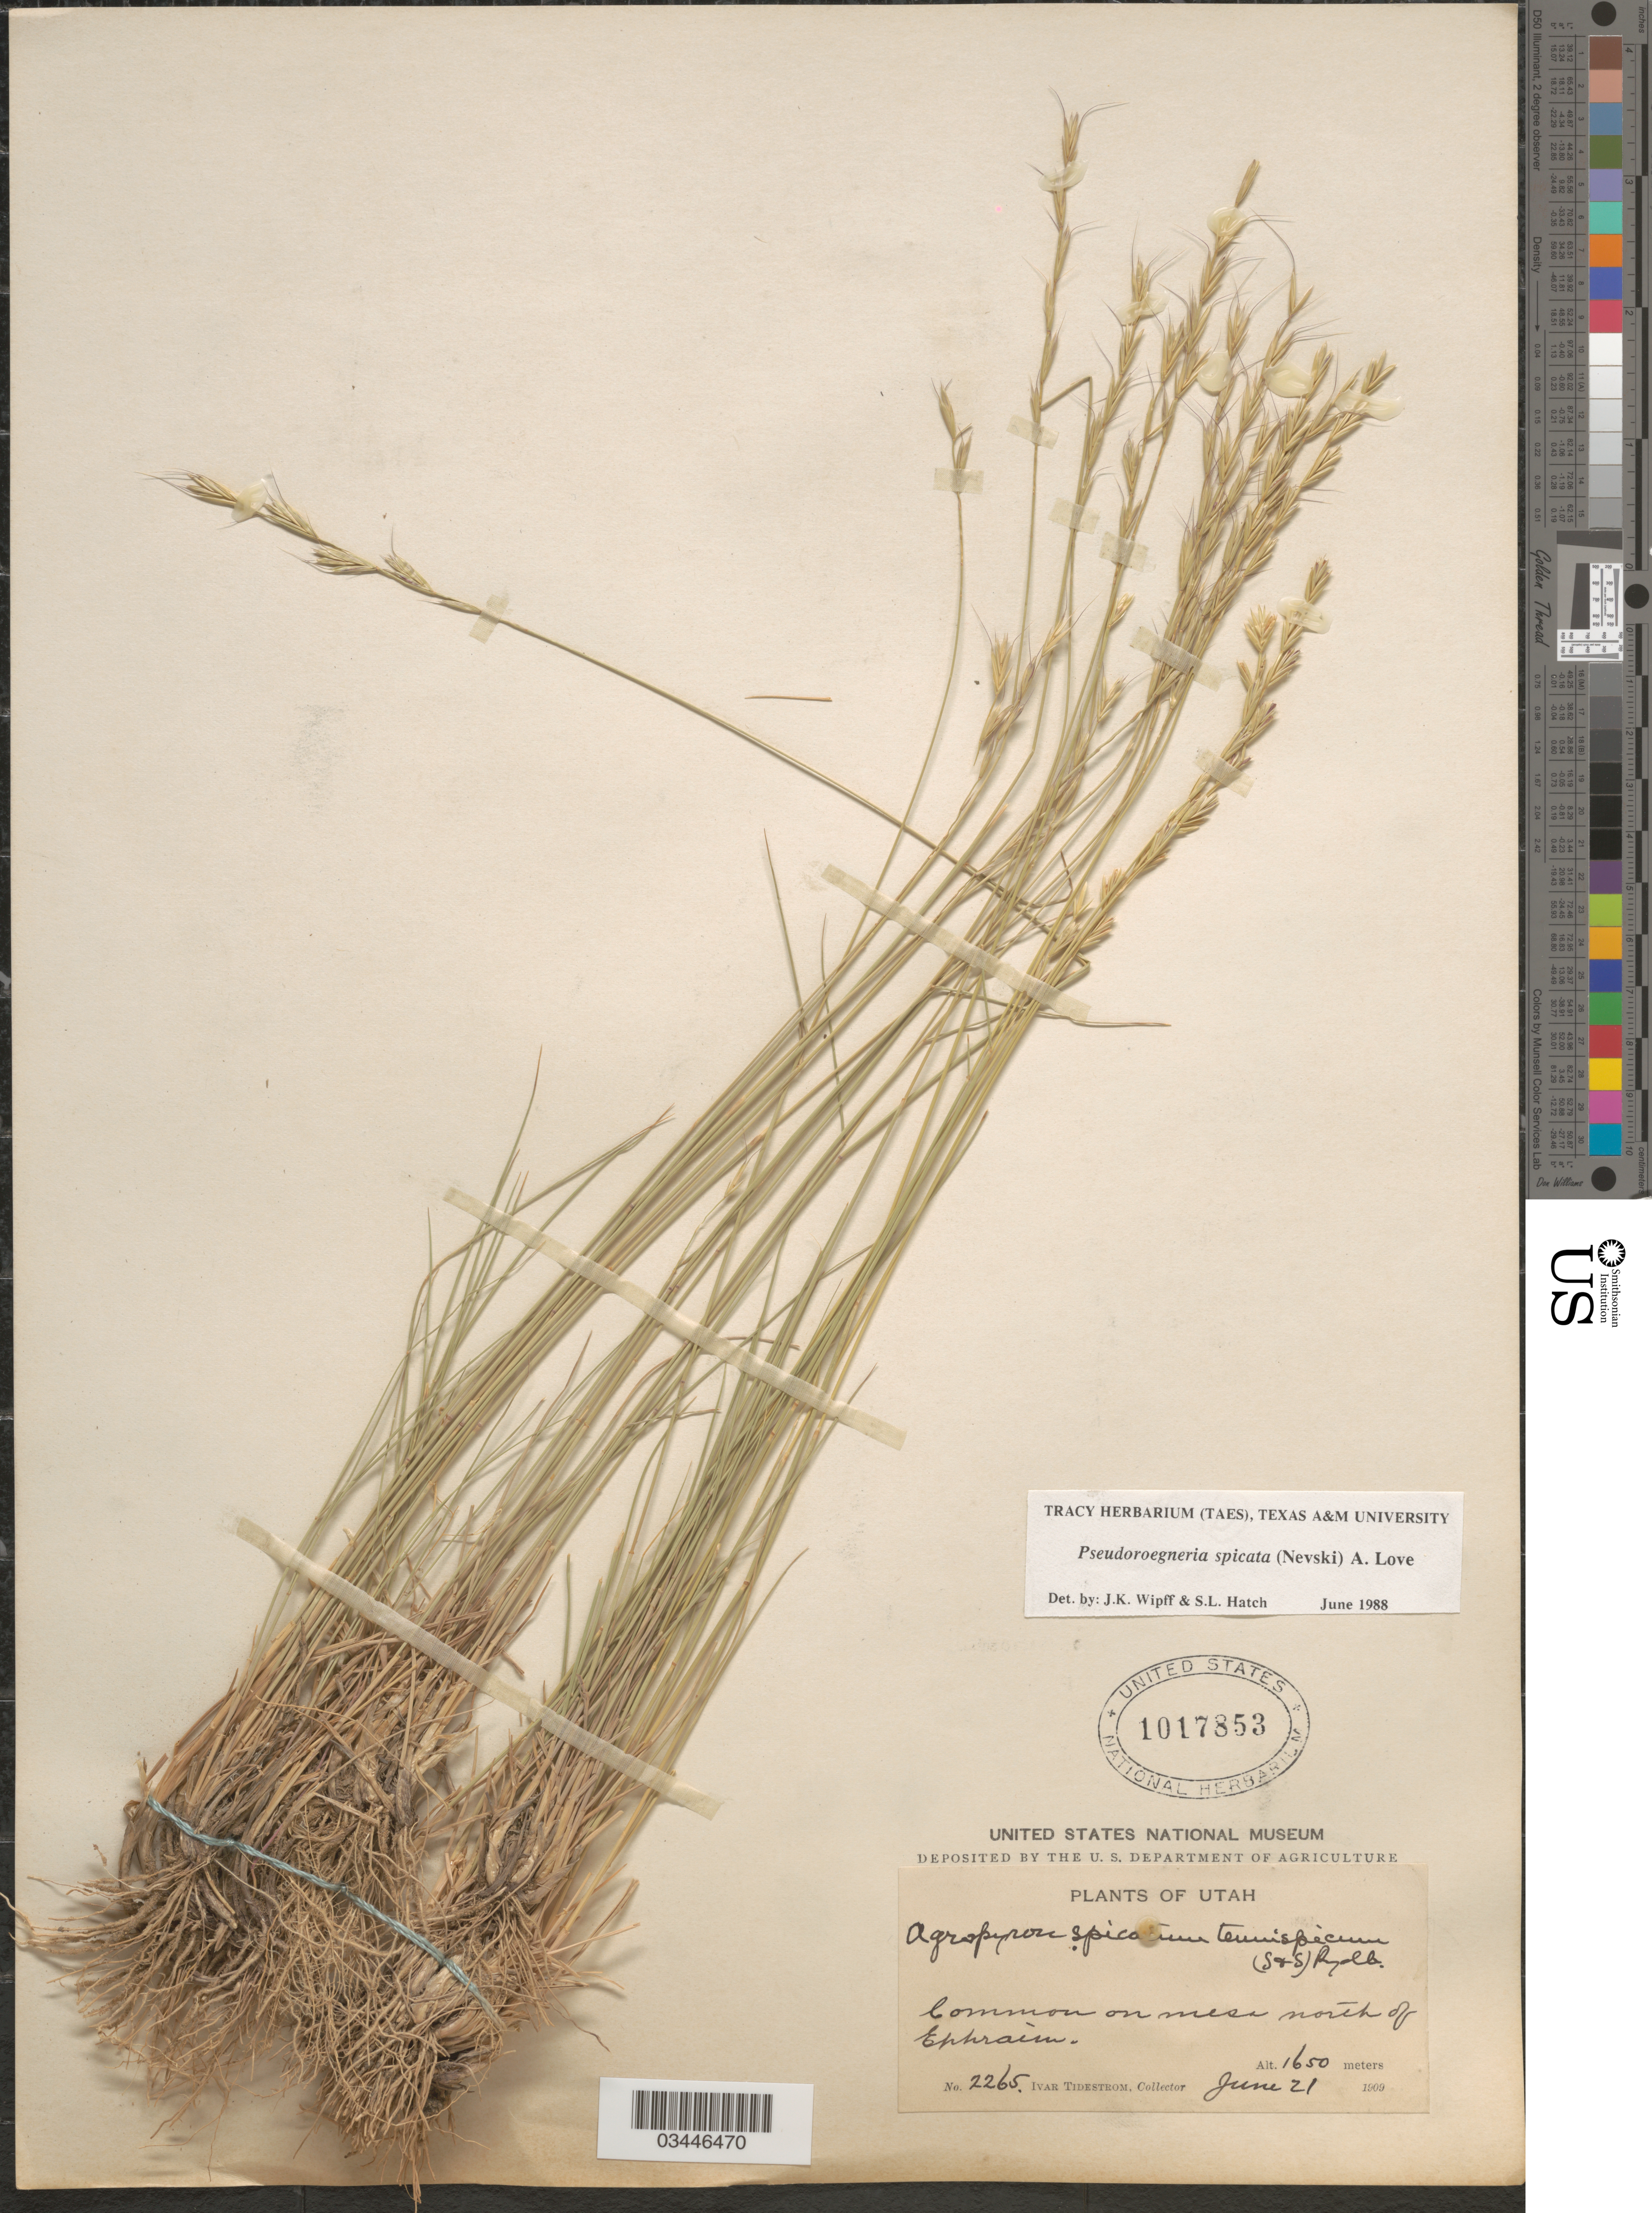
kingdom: Plantae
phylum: Tracheophyta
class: Liliopsida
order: Poales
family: Poaceae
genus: Pseudoroegneria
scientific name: Pseudoroegneria spicata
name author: (Pursh) Á. Löve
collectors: I. F. Tidestrom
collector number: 2265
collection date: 1909-06-21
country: United States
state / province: Utah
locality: Common on nmesa north of Ephraim.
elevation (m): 1650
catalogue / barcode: US 1017853